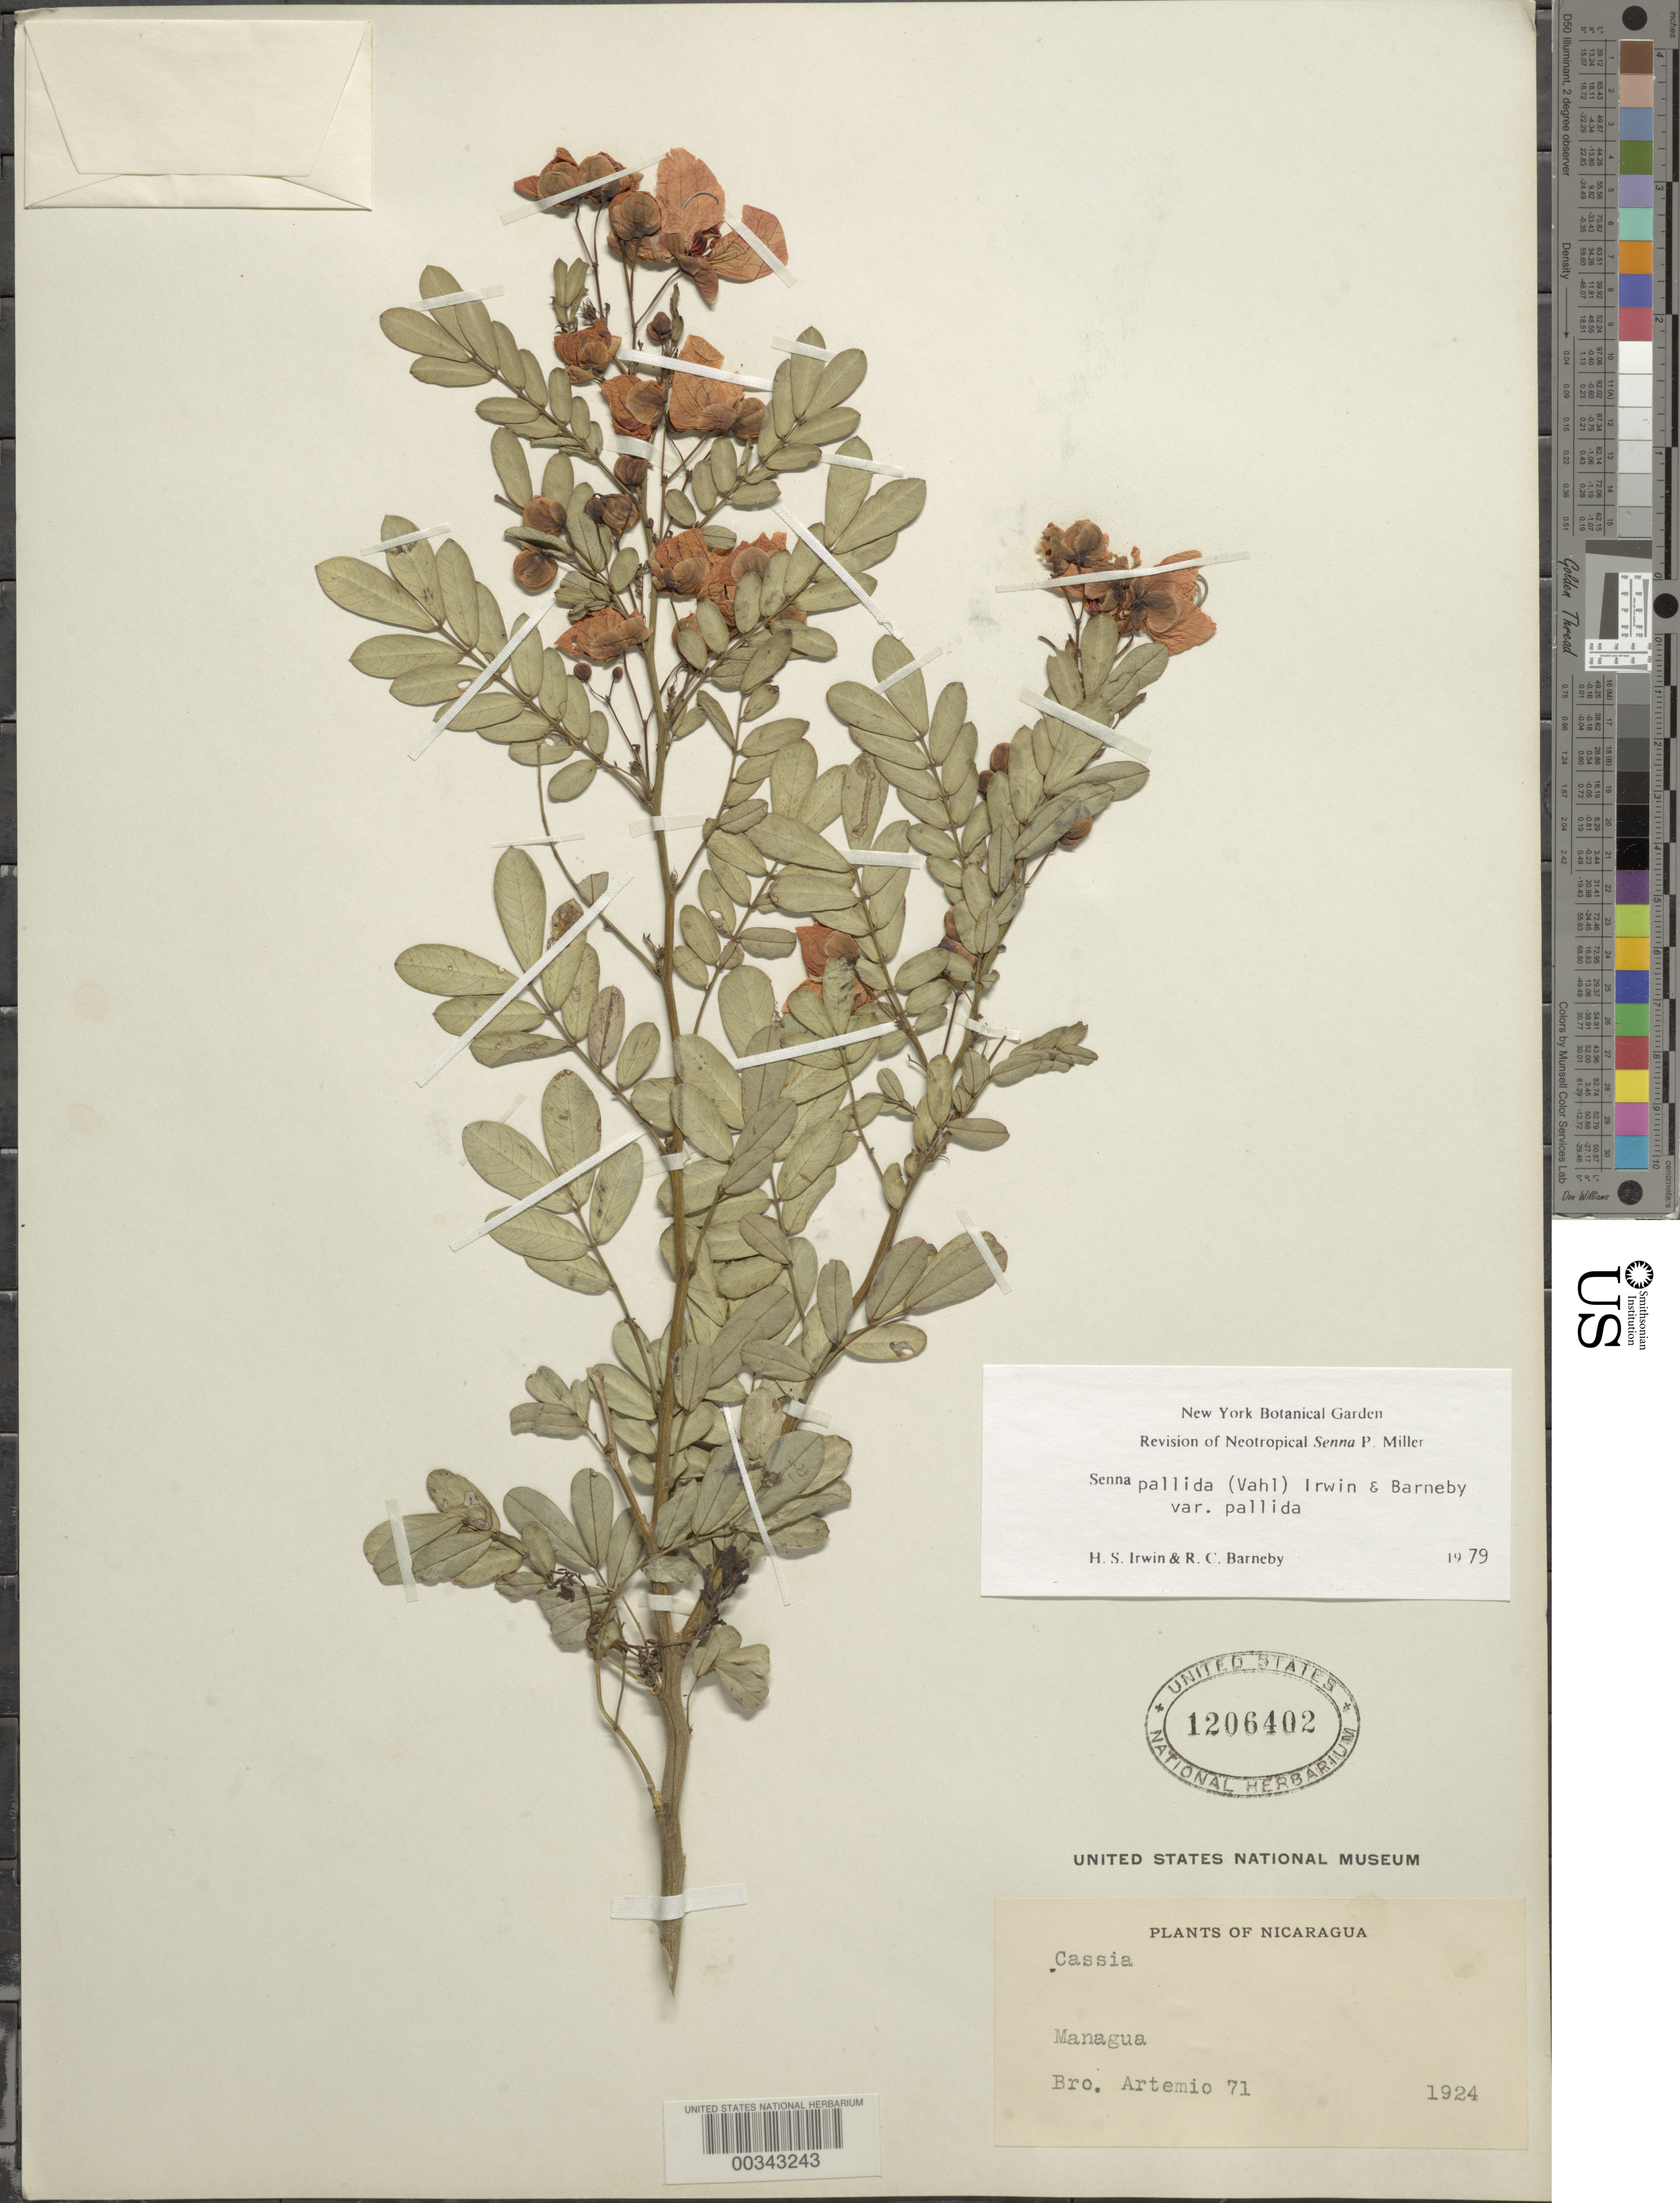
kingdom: Plantae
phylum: Tracheophyta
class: Magnoliopsida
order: Fabales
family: Fabaceae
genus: Senna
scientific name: Senna pallida var. pallida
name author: (Vahl) H.S. Irwin & Barneby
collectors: B. Artemio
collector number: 71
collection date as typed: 1924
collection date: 1924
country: Nicaragua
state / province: Managua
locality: Managua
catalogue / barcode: US 1206402